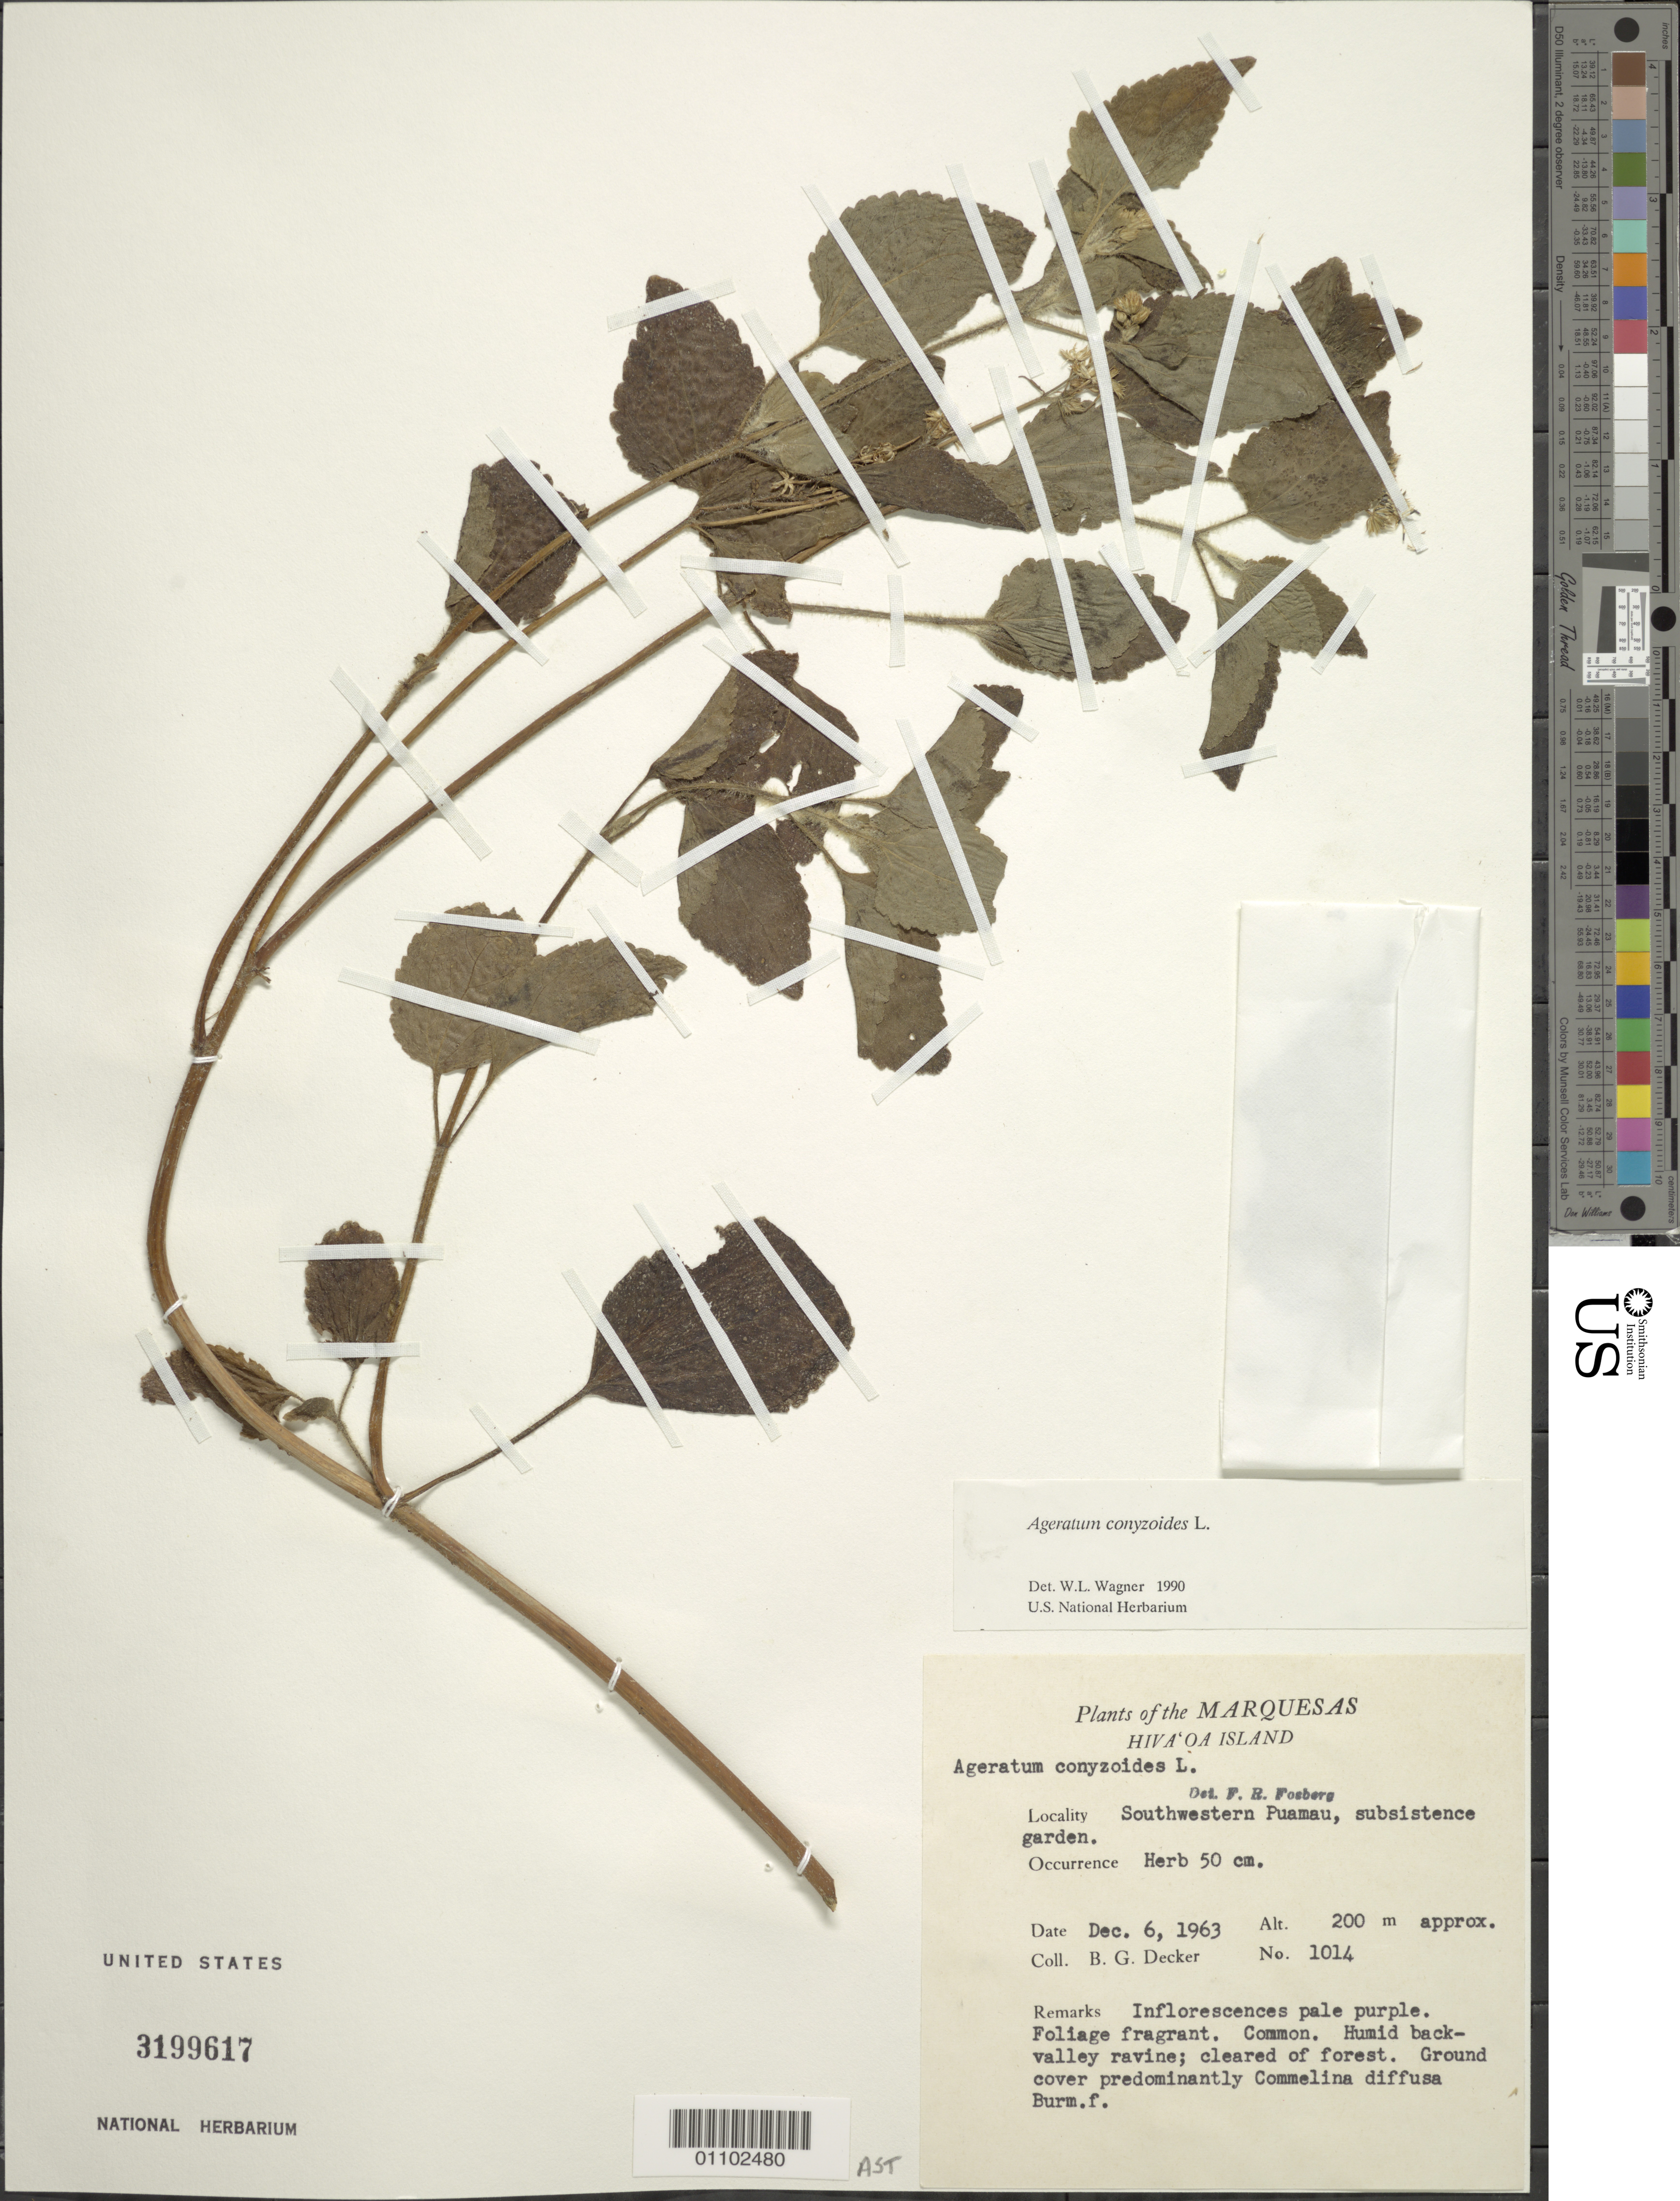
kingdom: Plantae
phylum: Tracheophyta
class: Magnoliopsida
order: Asterales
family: Asteraceae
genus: Ageratum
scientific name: Ageratum conyzoides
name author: L.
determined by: Wagner, W. L., (BOT), Smithsonian Institution - National Museum of Natural History (UNITED STATES)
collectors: B. G. Decker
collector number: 1014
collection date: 1963-12-06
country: French Polynesia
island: Hiva Oa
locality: SW Puamau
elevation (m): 200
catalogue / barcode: US 3199617